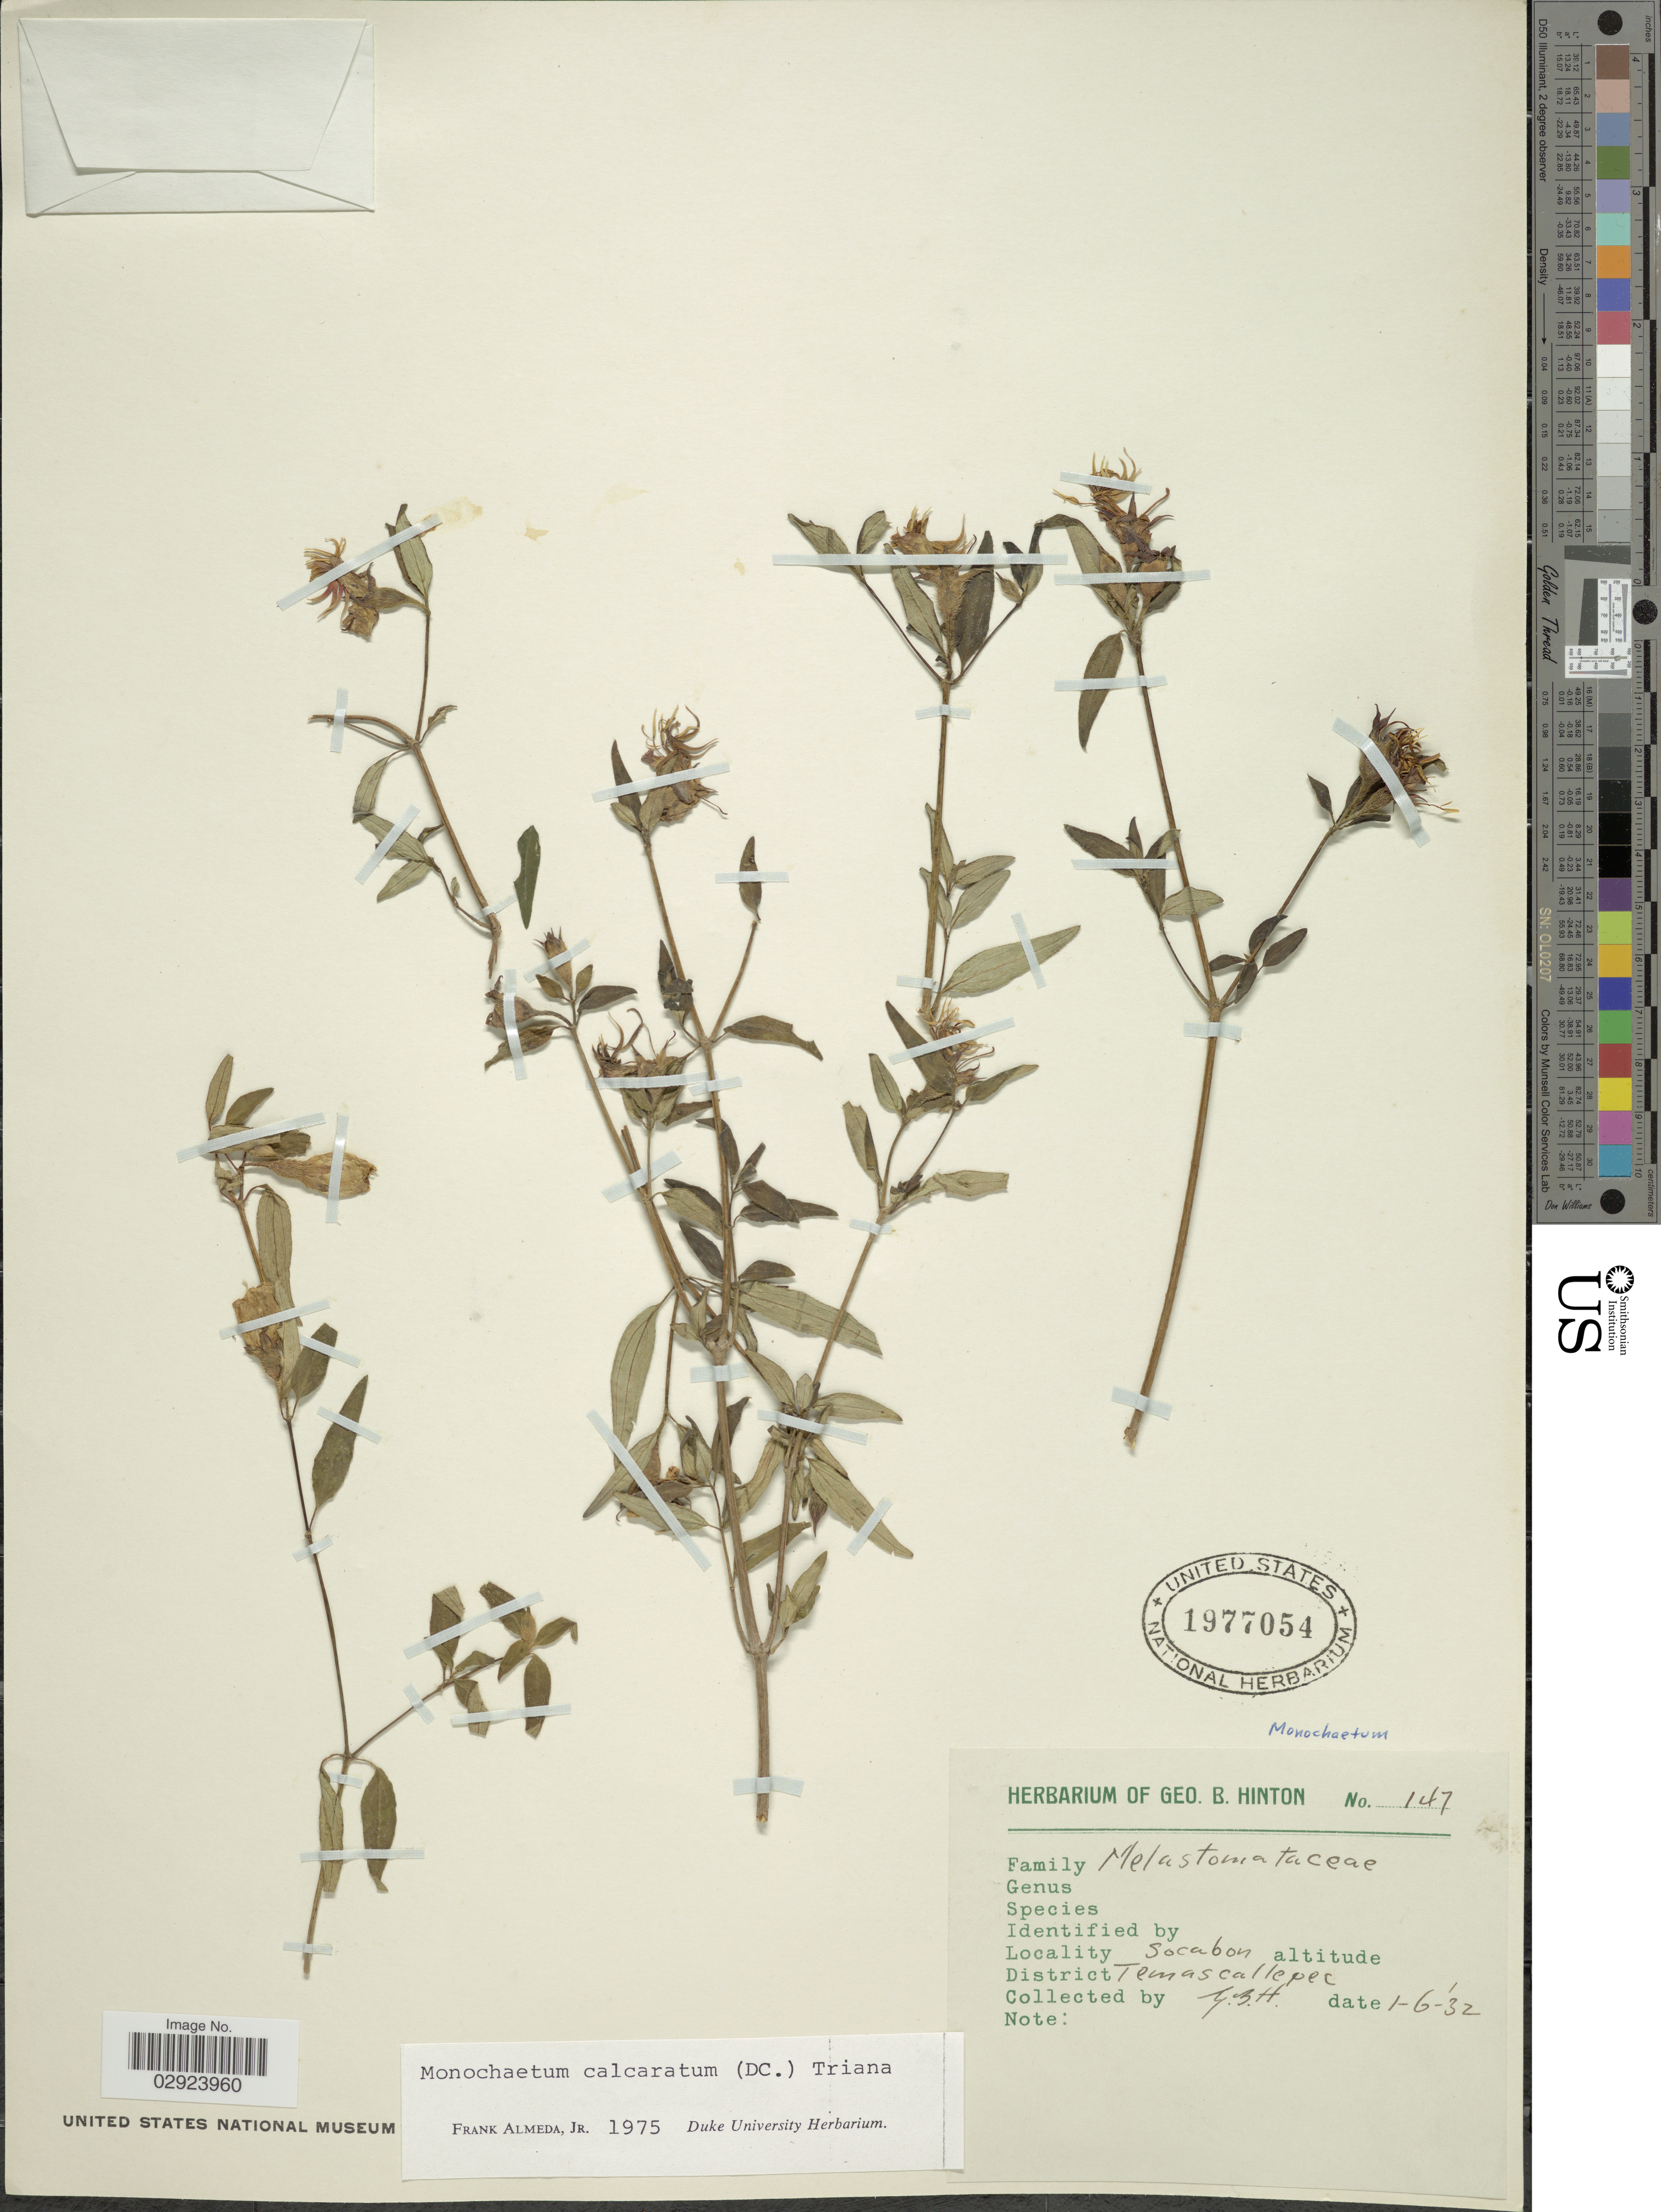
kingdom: Plantae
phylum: Tracheophyta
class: Magnoliopsida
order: Myrtales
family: Melastomataceae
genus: Monochaetum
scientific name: Monochaetum calcaratum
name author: (DC.) Triana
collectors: G. B. Hinton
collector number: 147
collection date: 1932-01-06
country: Mexico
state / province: México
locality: Socabon. District Temascaltepec.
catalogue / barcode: US 1977054